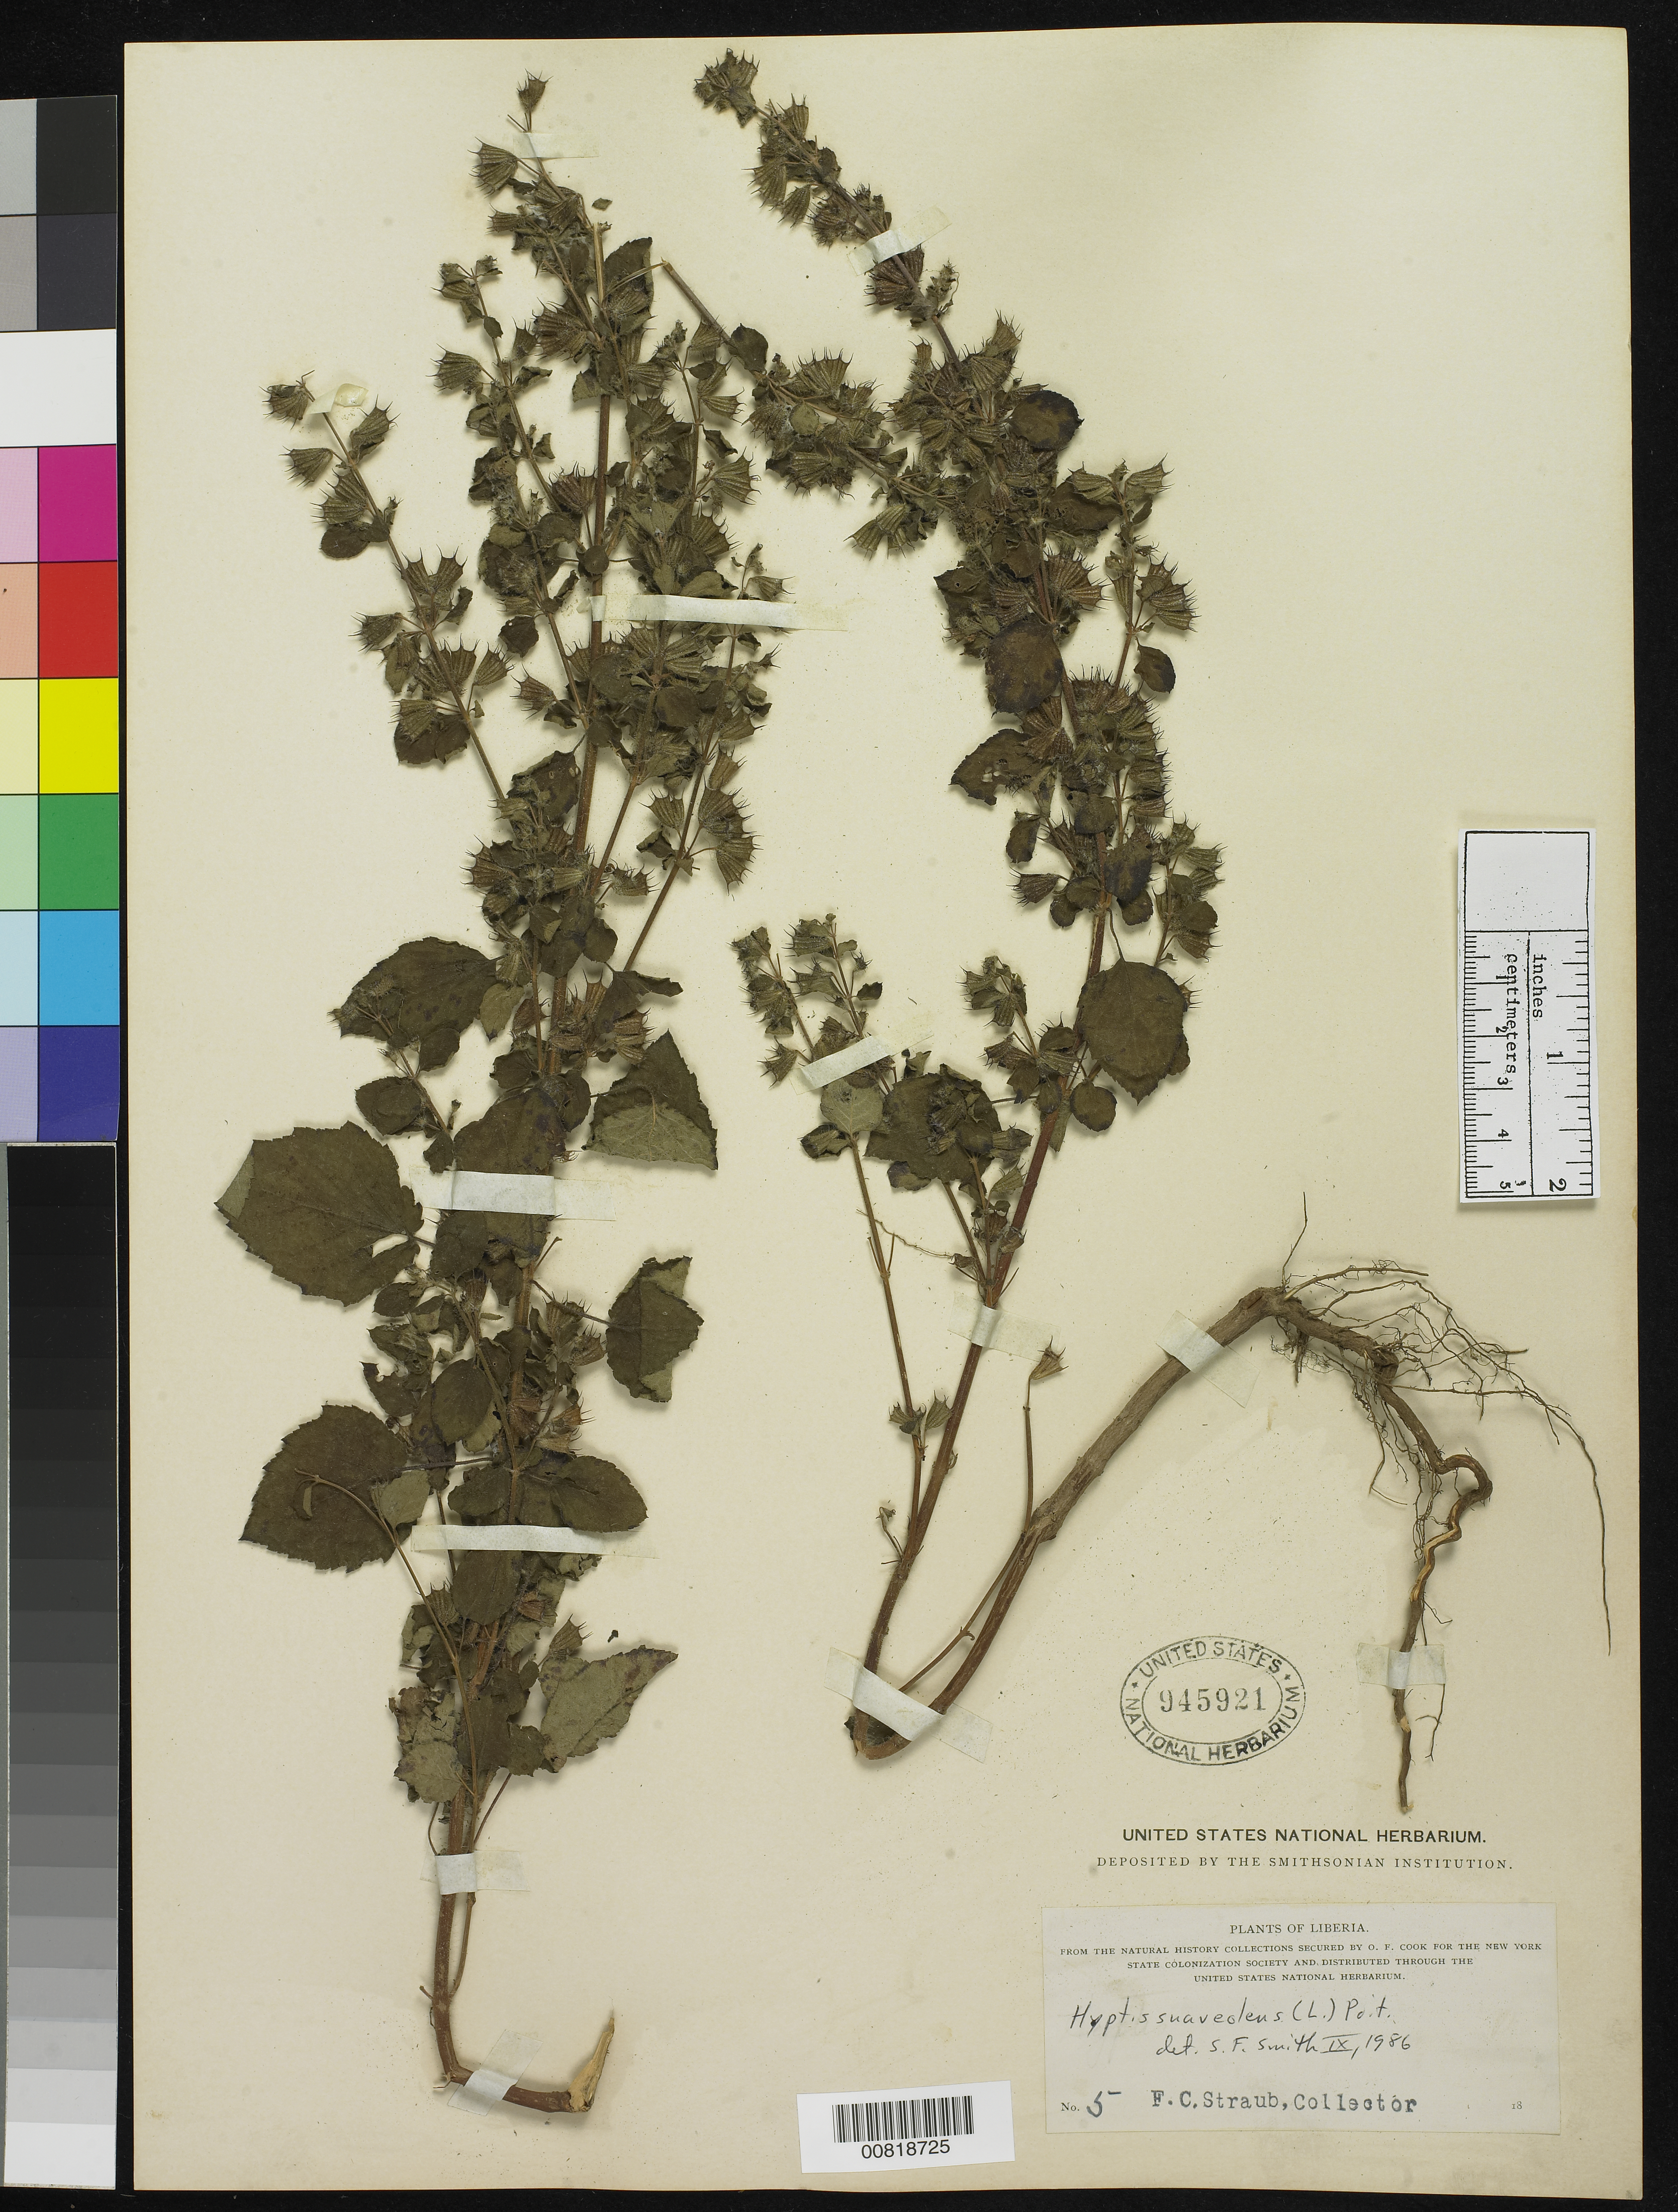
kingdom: Plantae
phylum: Tracheophyta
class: Magnoliopsida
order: Lamiales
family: Lamiaceae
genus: Mesosphaerum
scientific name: Mesosphaerum suaveolens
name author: (L.) Kuntze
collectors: F. Straub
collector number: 5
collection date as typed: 18--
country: Liberia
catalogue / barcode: US 945921